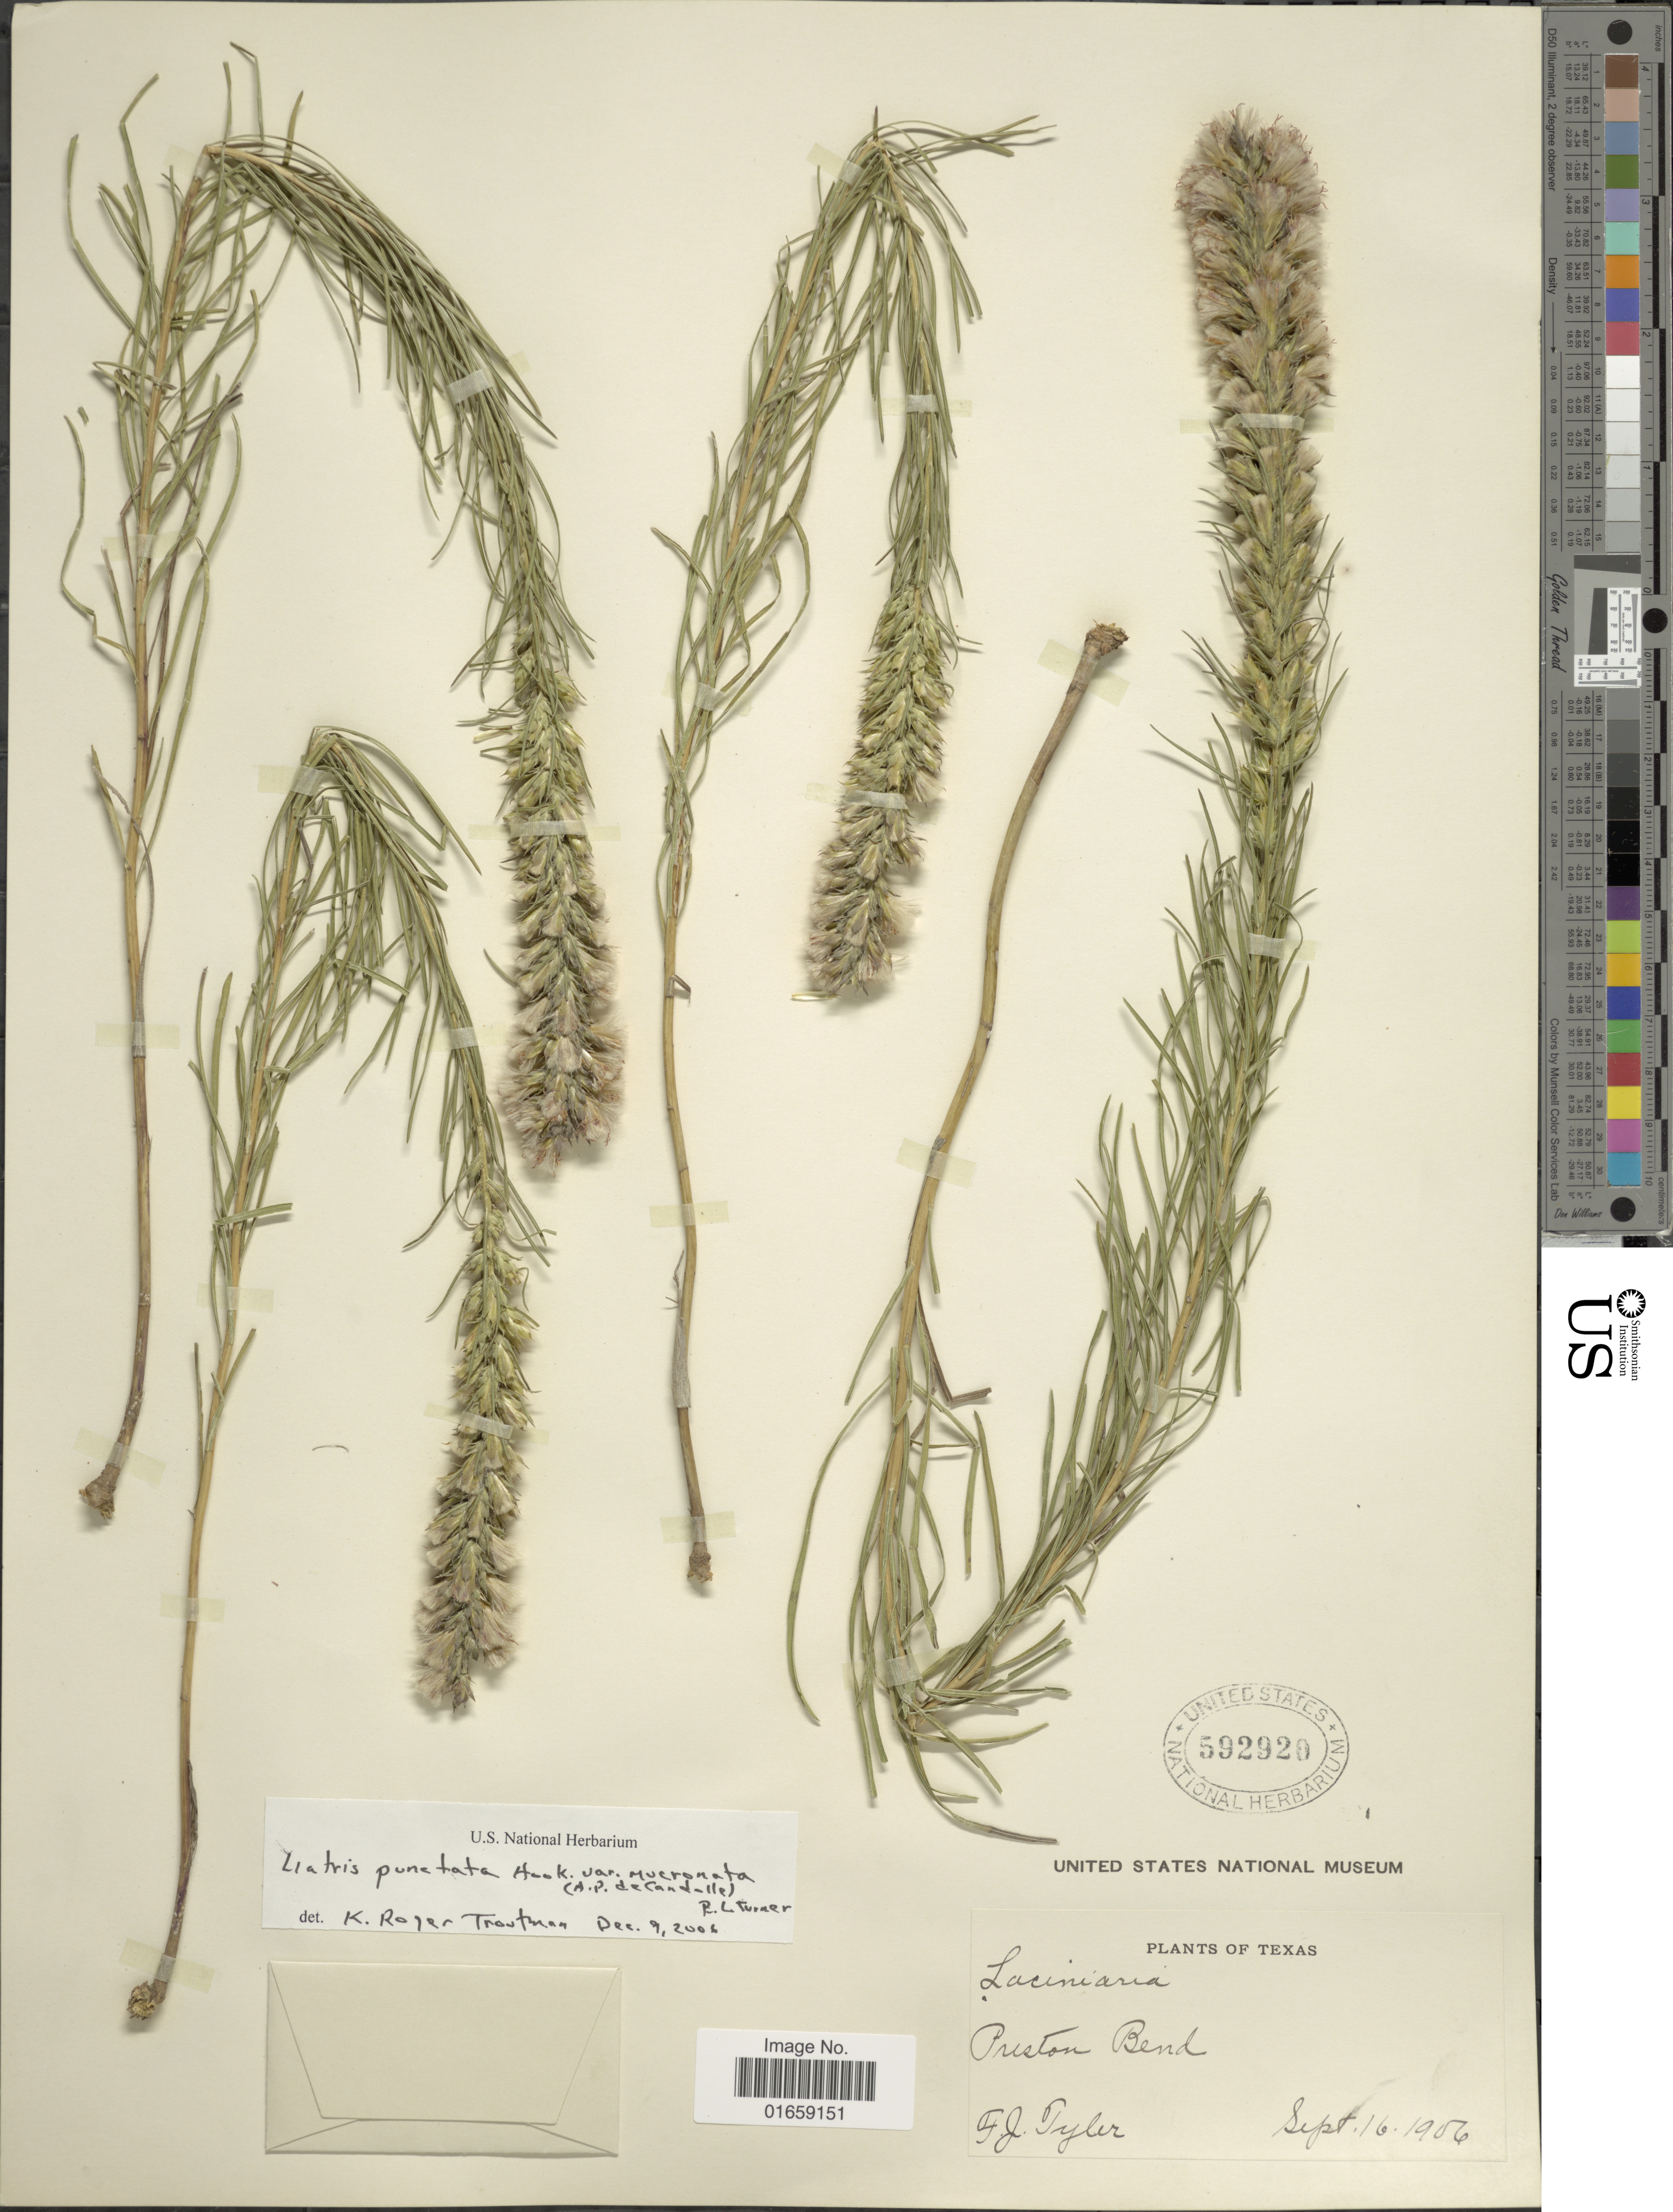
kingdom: Plantae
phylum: Tracheophyta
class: Magnoliopsida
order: Asterales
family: Asteraceae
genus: Liatris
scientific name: Liatris punctata var. mucronata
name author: (DC.) B.L. Turner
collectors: F. Tyler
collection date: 1906-09-16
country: United States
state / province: Texas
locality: Preston Bend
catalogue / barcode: US 592920